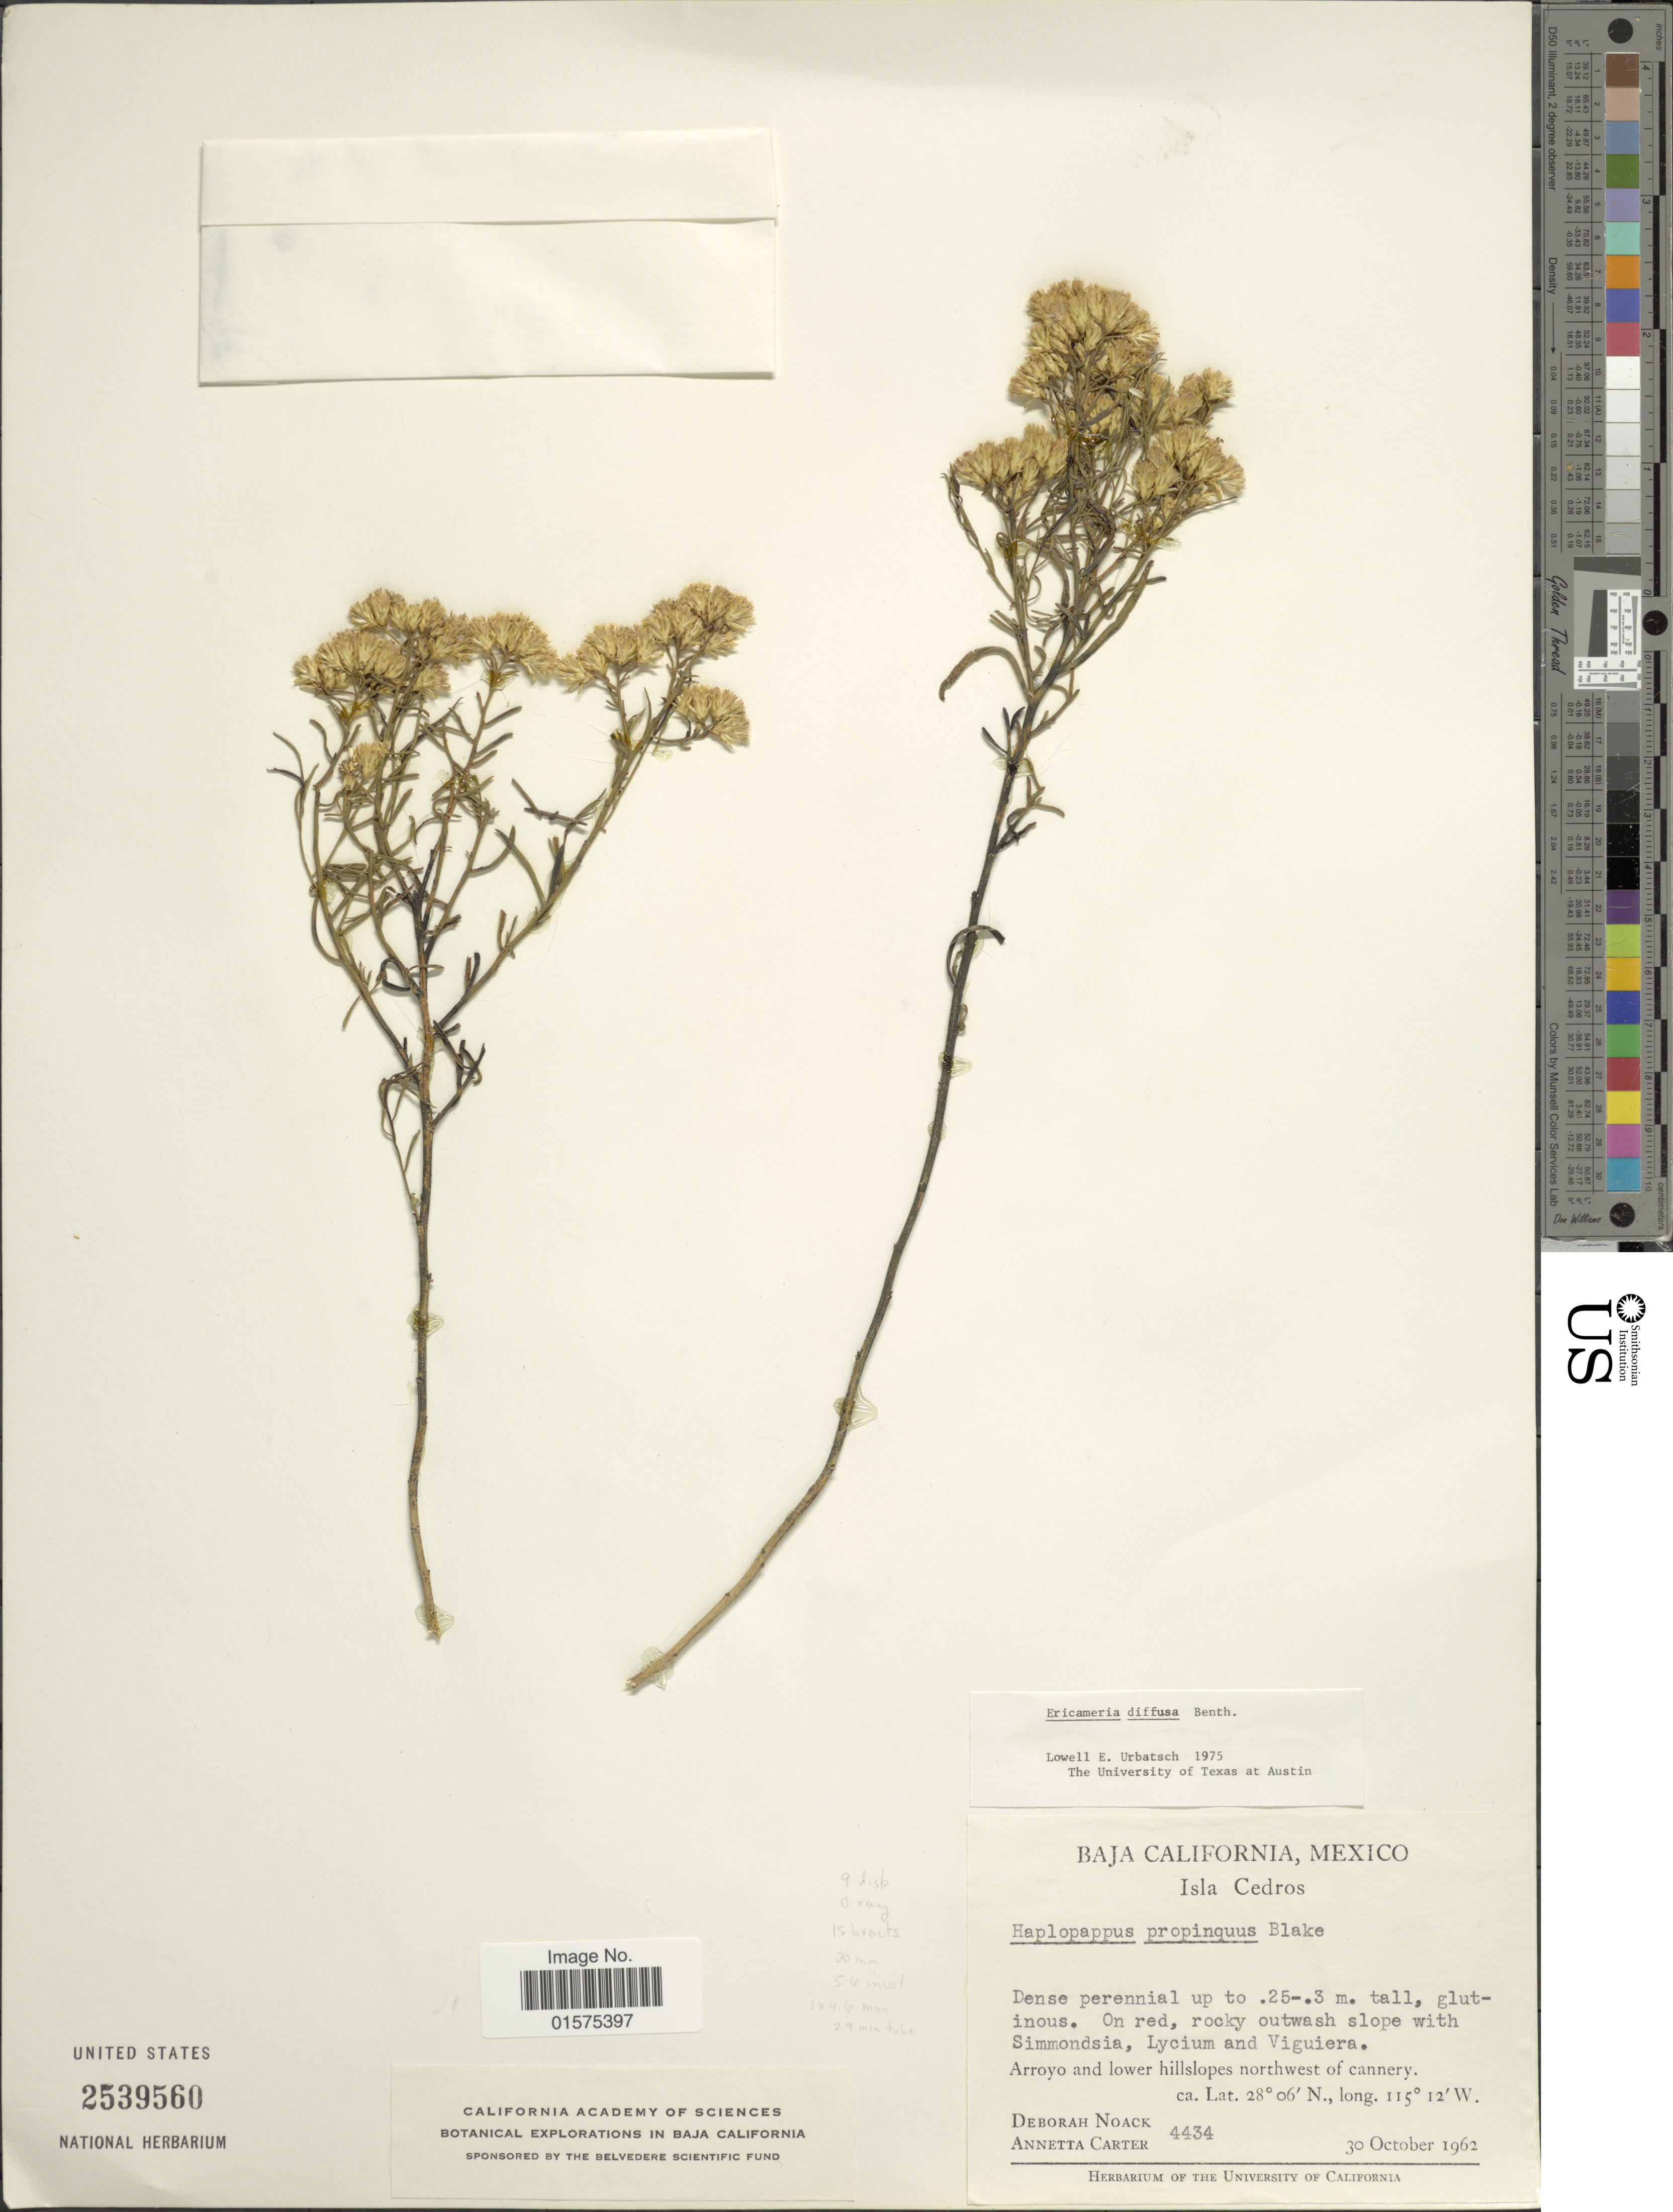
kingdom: Plantae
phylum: Tracheophyta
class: Magnoliopsida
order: Asterales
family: Asteraceae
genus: Xylothamia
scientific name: Xylothamia diffusa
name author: (Benth.) G.L. Nesom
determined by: Urbatsch, Lowell E., Curator (LSU), Louisiana State University (UNITED STATES)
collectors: Noack, D. & A. M. Carter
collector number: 4434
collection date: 1962-10-30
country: Mexico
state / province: Baja California Sur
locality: Isla Cedros. Arroyo and lower hillslopes northwest of cannery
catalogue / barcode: US 2539560